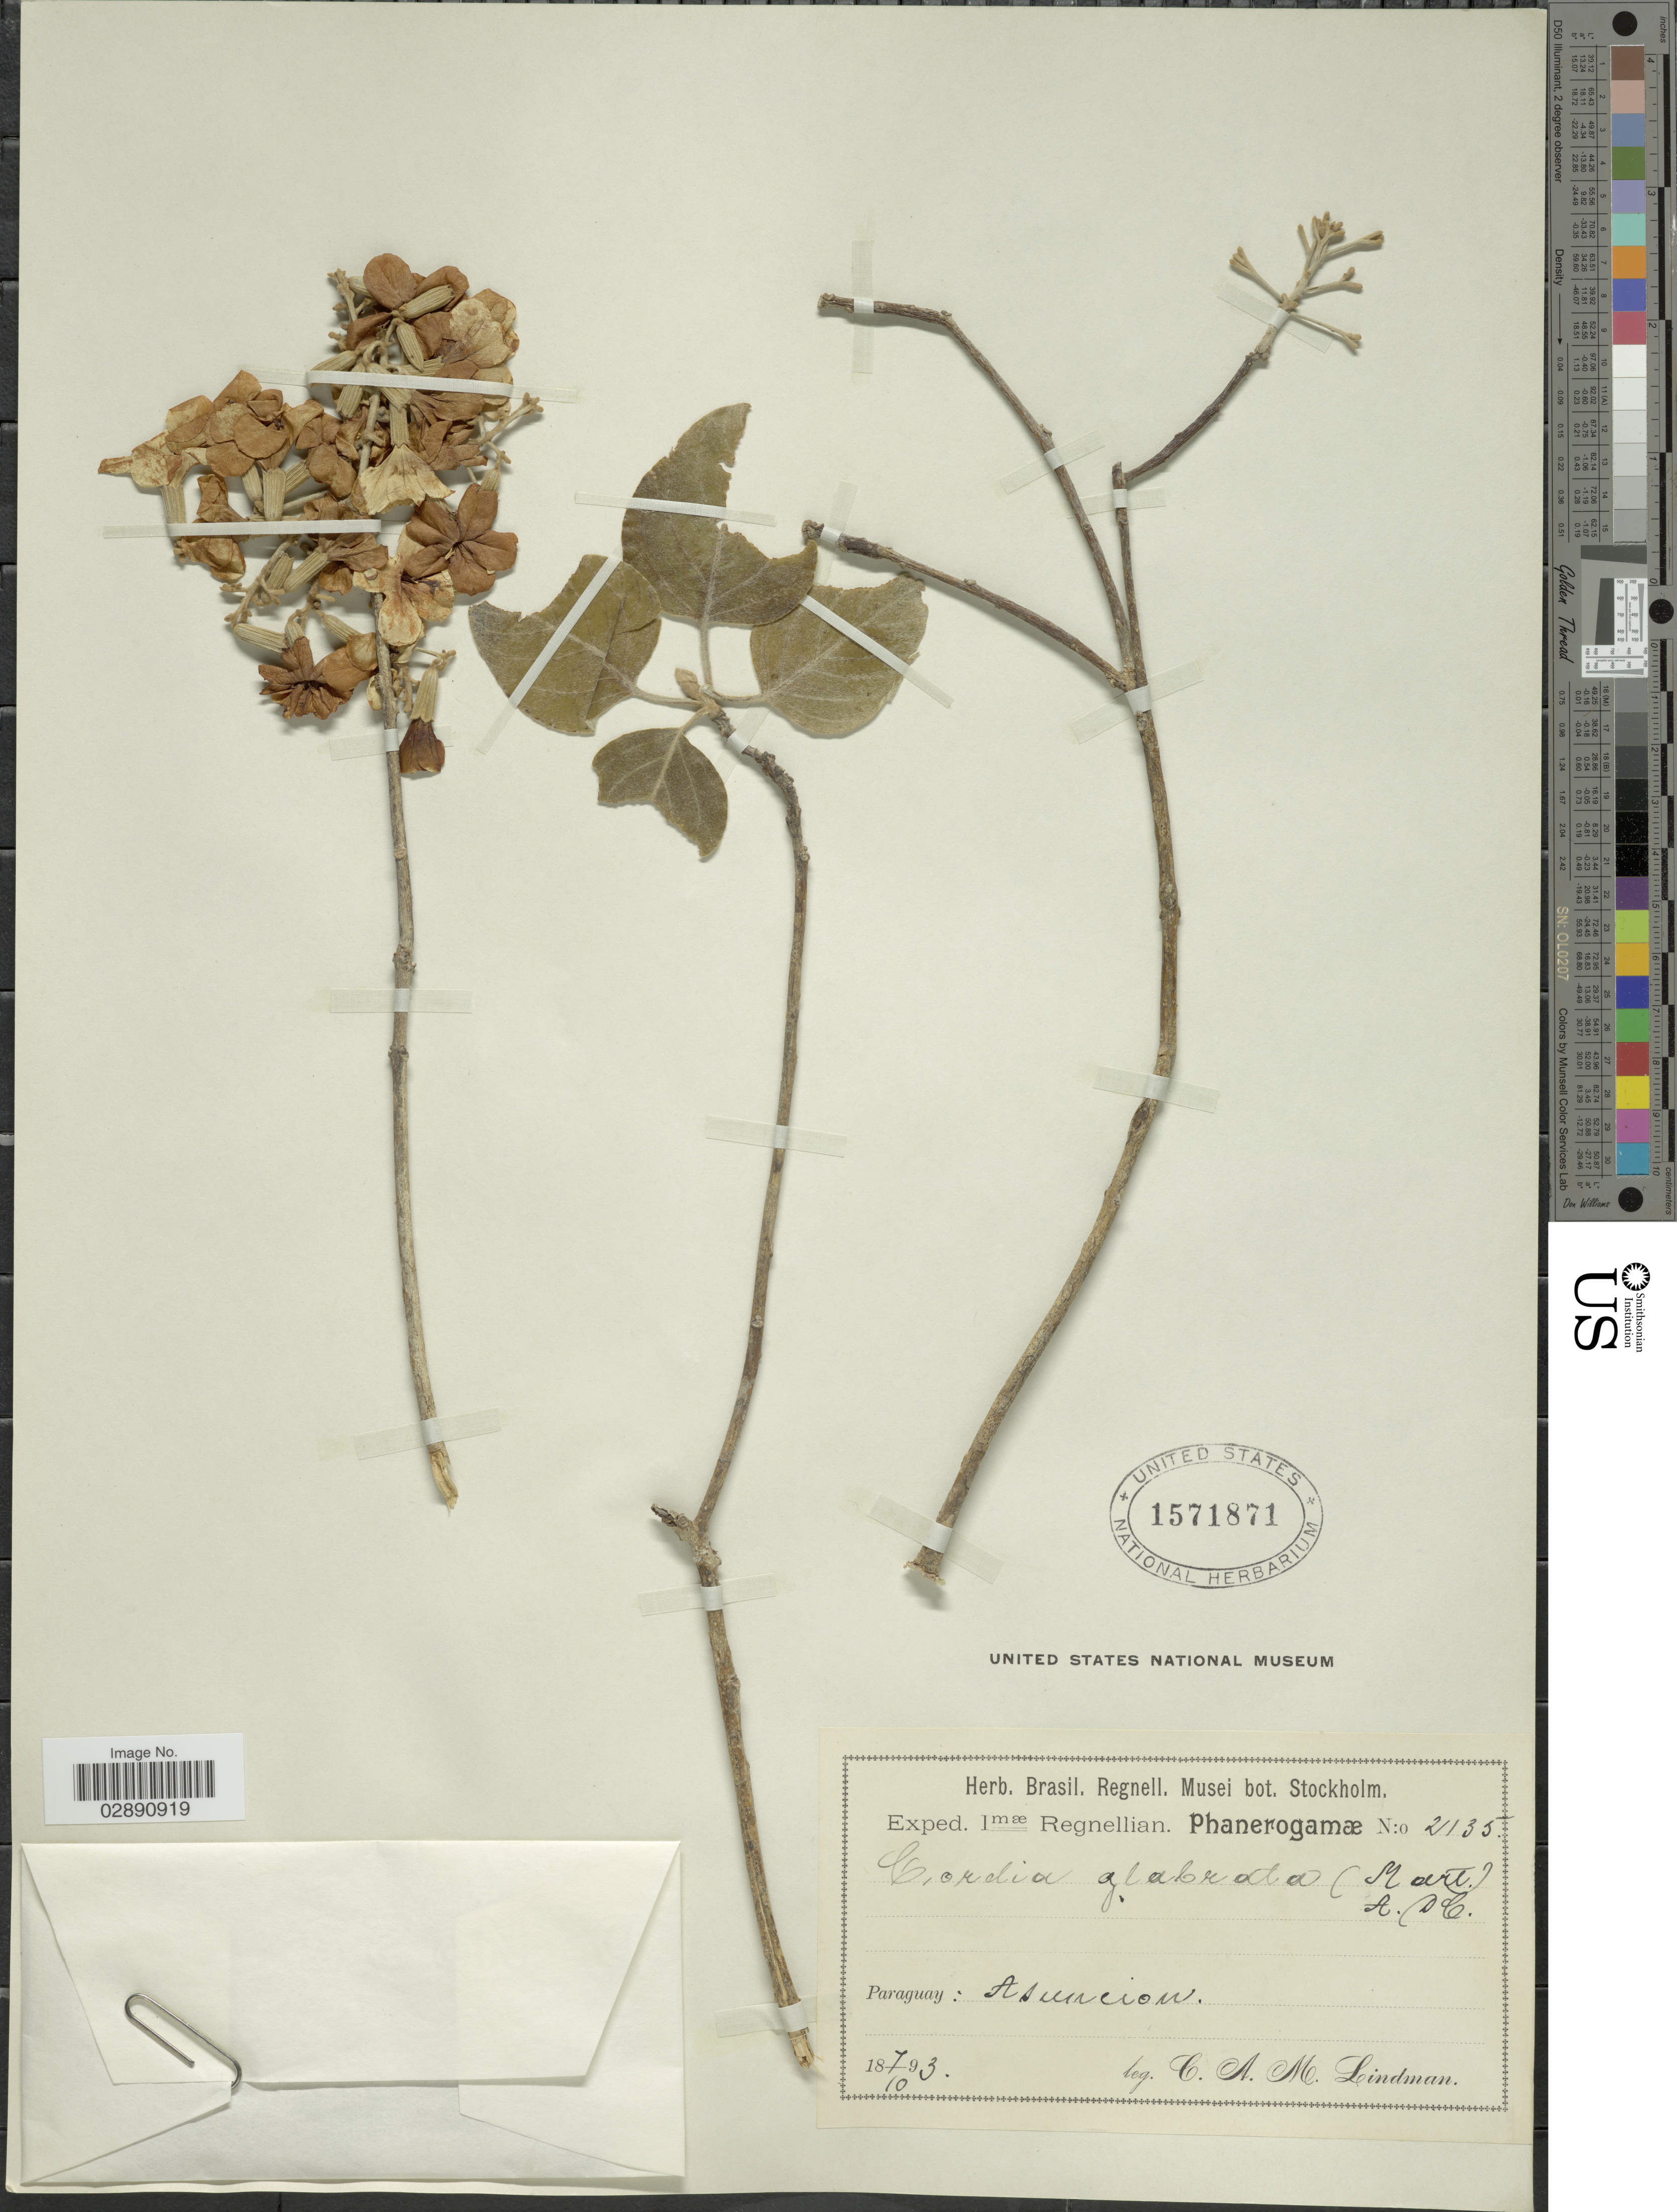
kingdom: Plantae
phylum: Tracheophyta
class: Magnoliopsida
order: Boraginales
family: Cordiaceae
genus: Cordia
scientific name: Cordia glabrata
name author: (Mart.) A. DC.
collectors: C. A. M. Lindman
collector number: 2135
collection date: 1893-10-07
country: Paraguay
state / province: Asuncion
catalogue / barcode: US 1571871